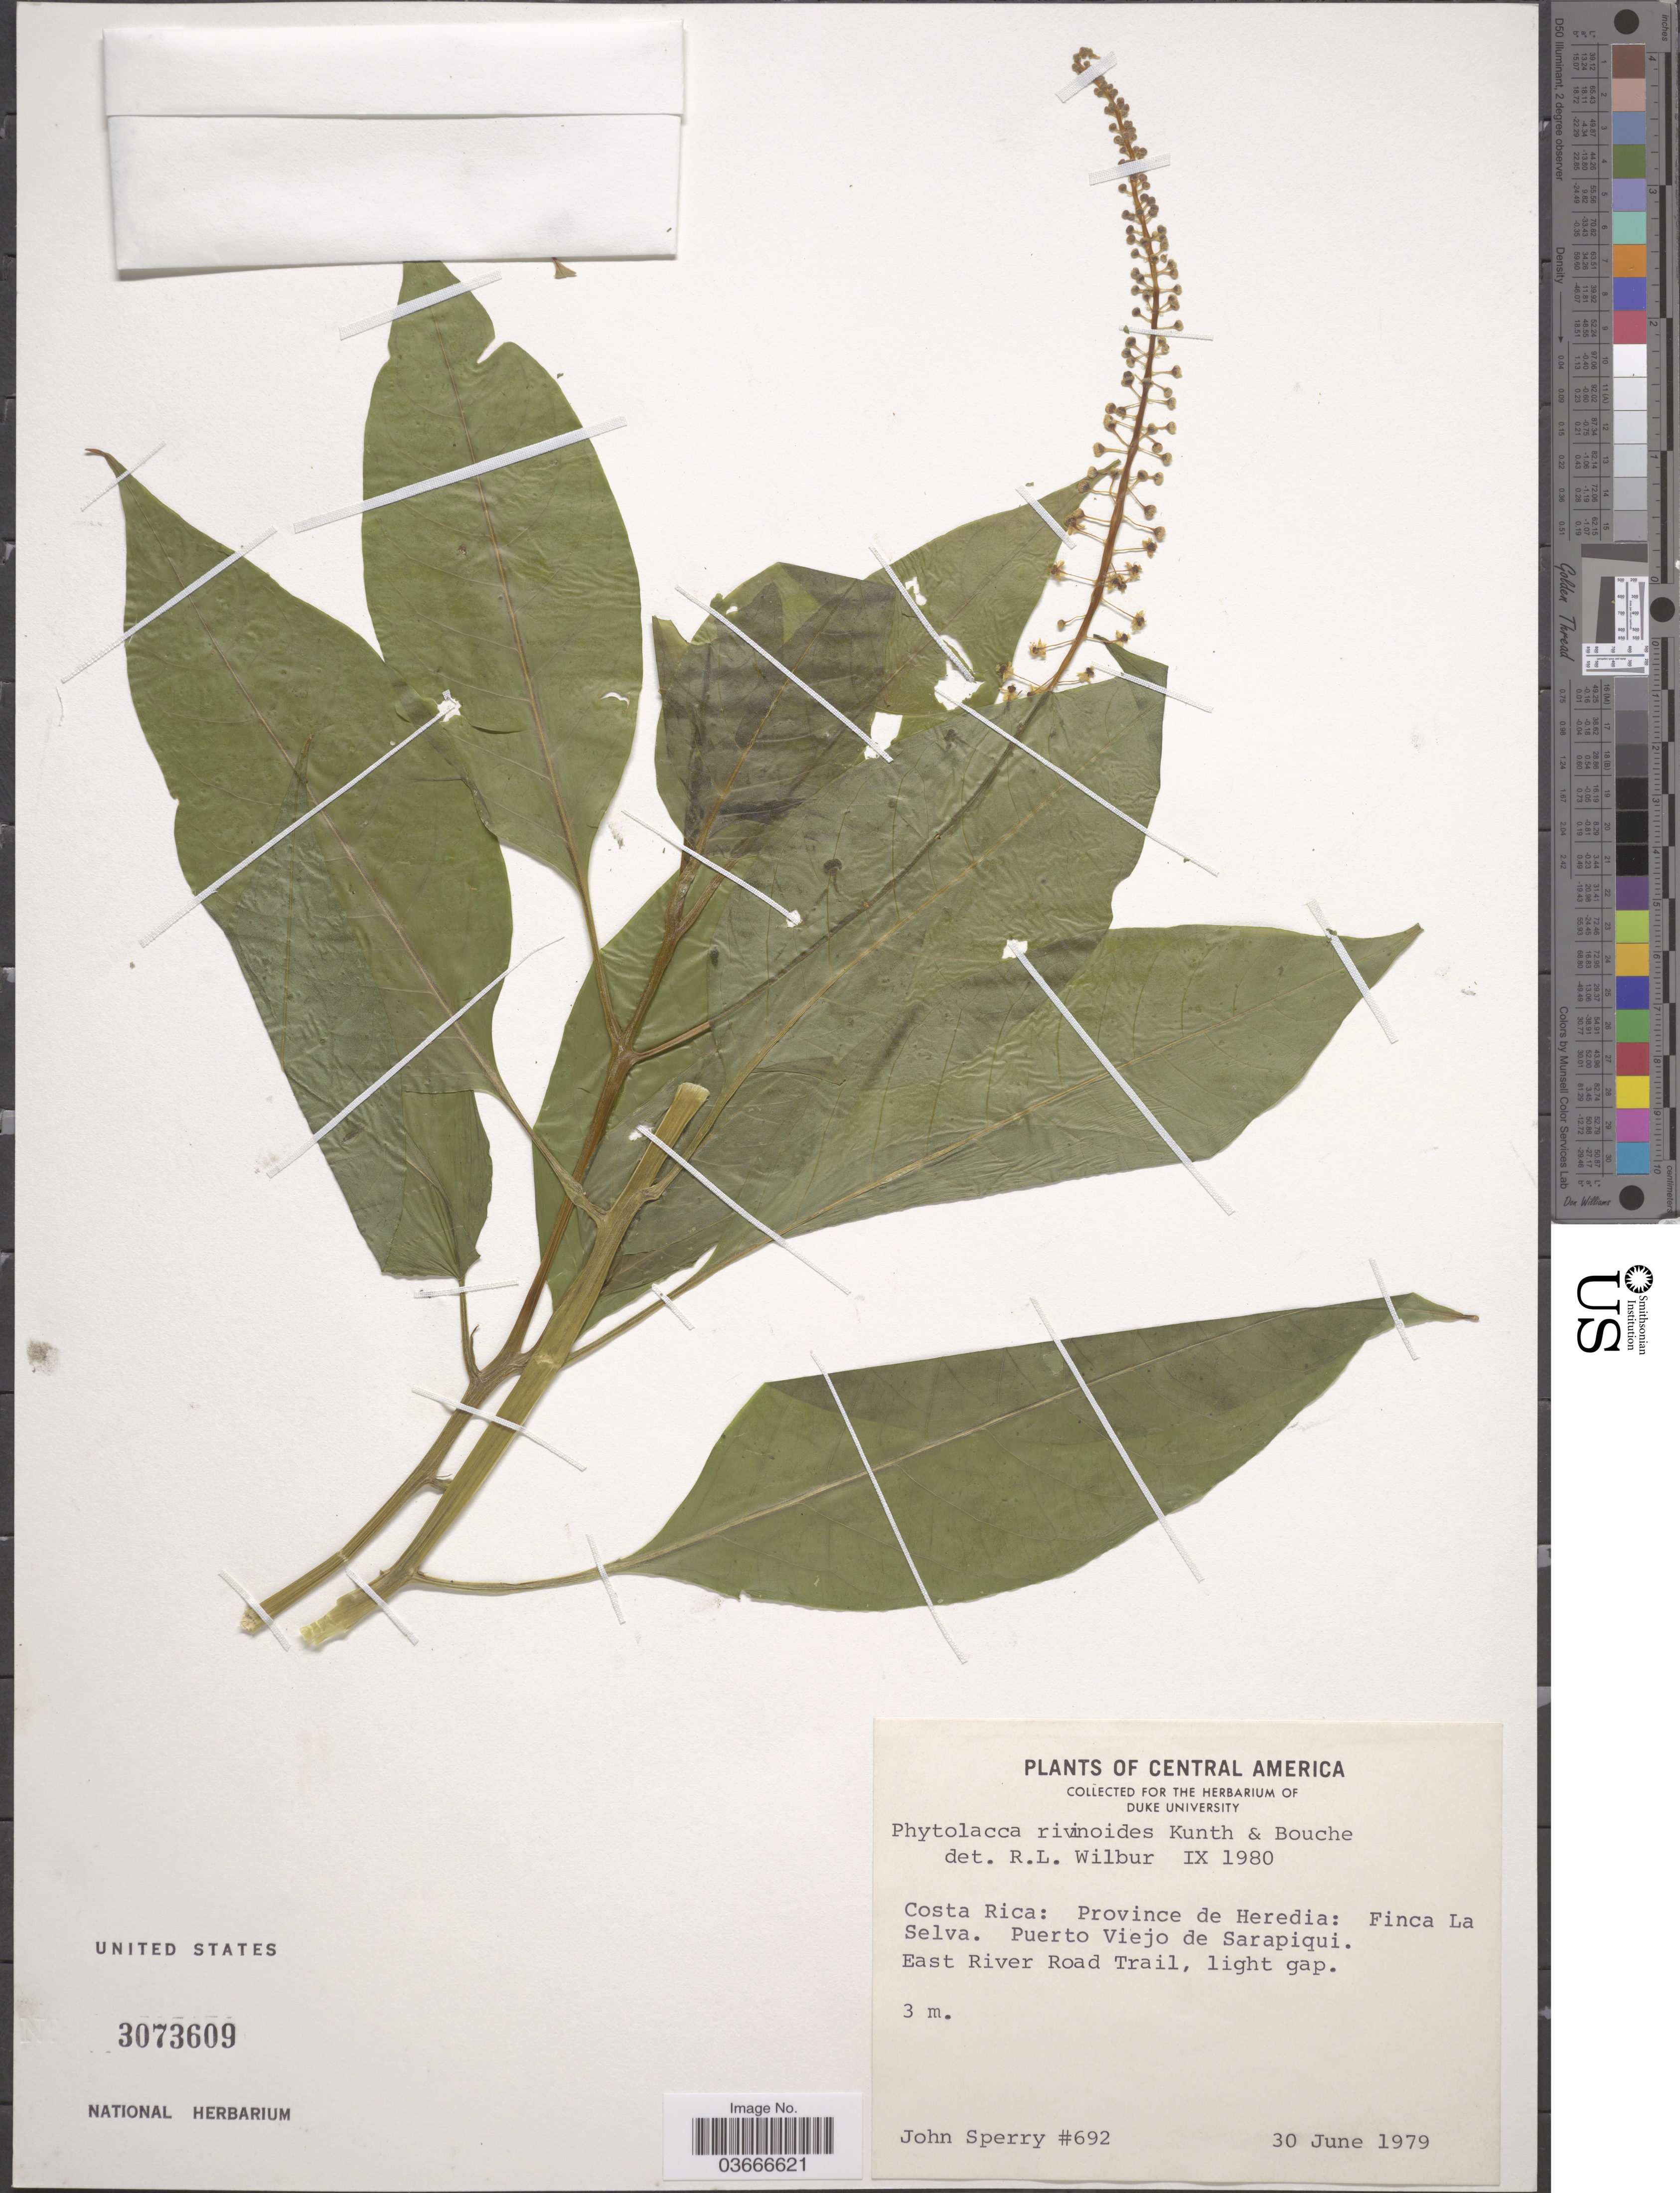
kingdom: Plantae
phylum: Tracheophyta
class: Magnoliopsida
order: Caryophyllales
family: Phytolaccaceae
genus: Phytolacca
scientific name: Phytolacca rivinoides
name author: Kunth & C.D. Bouché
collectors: J. Sperry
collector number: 692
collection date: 1979-06-30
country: Costa Rica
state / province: Heredia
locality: Finca La Selva. Puerto Viejo de Sarapiqui. East River Road Trail, light gap.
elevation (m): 3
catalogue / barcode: US 3073609